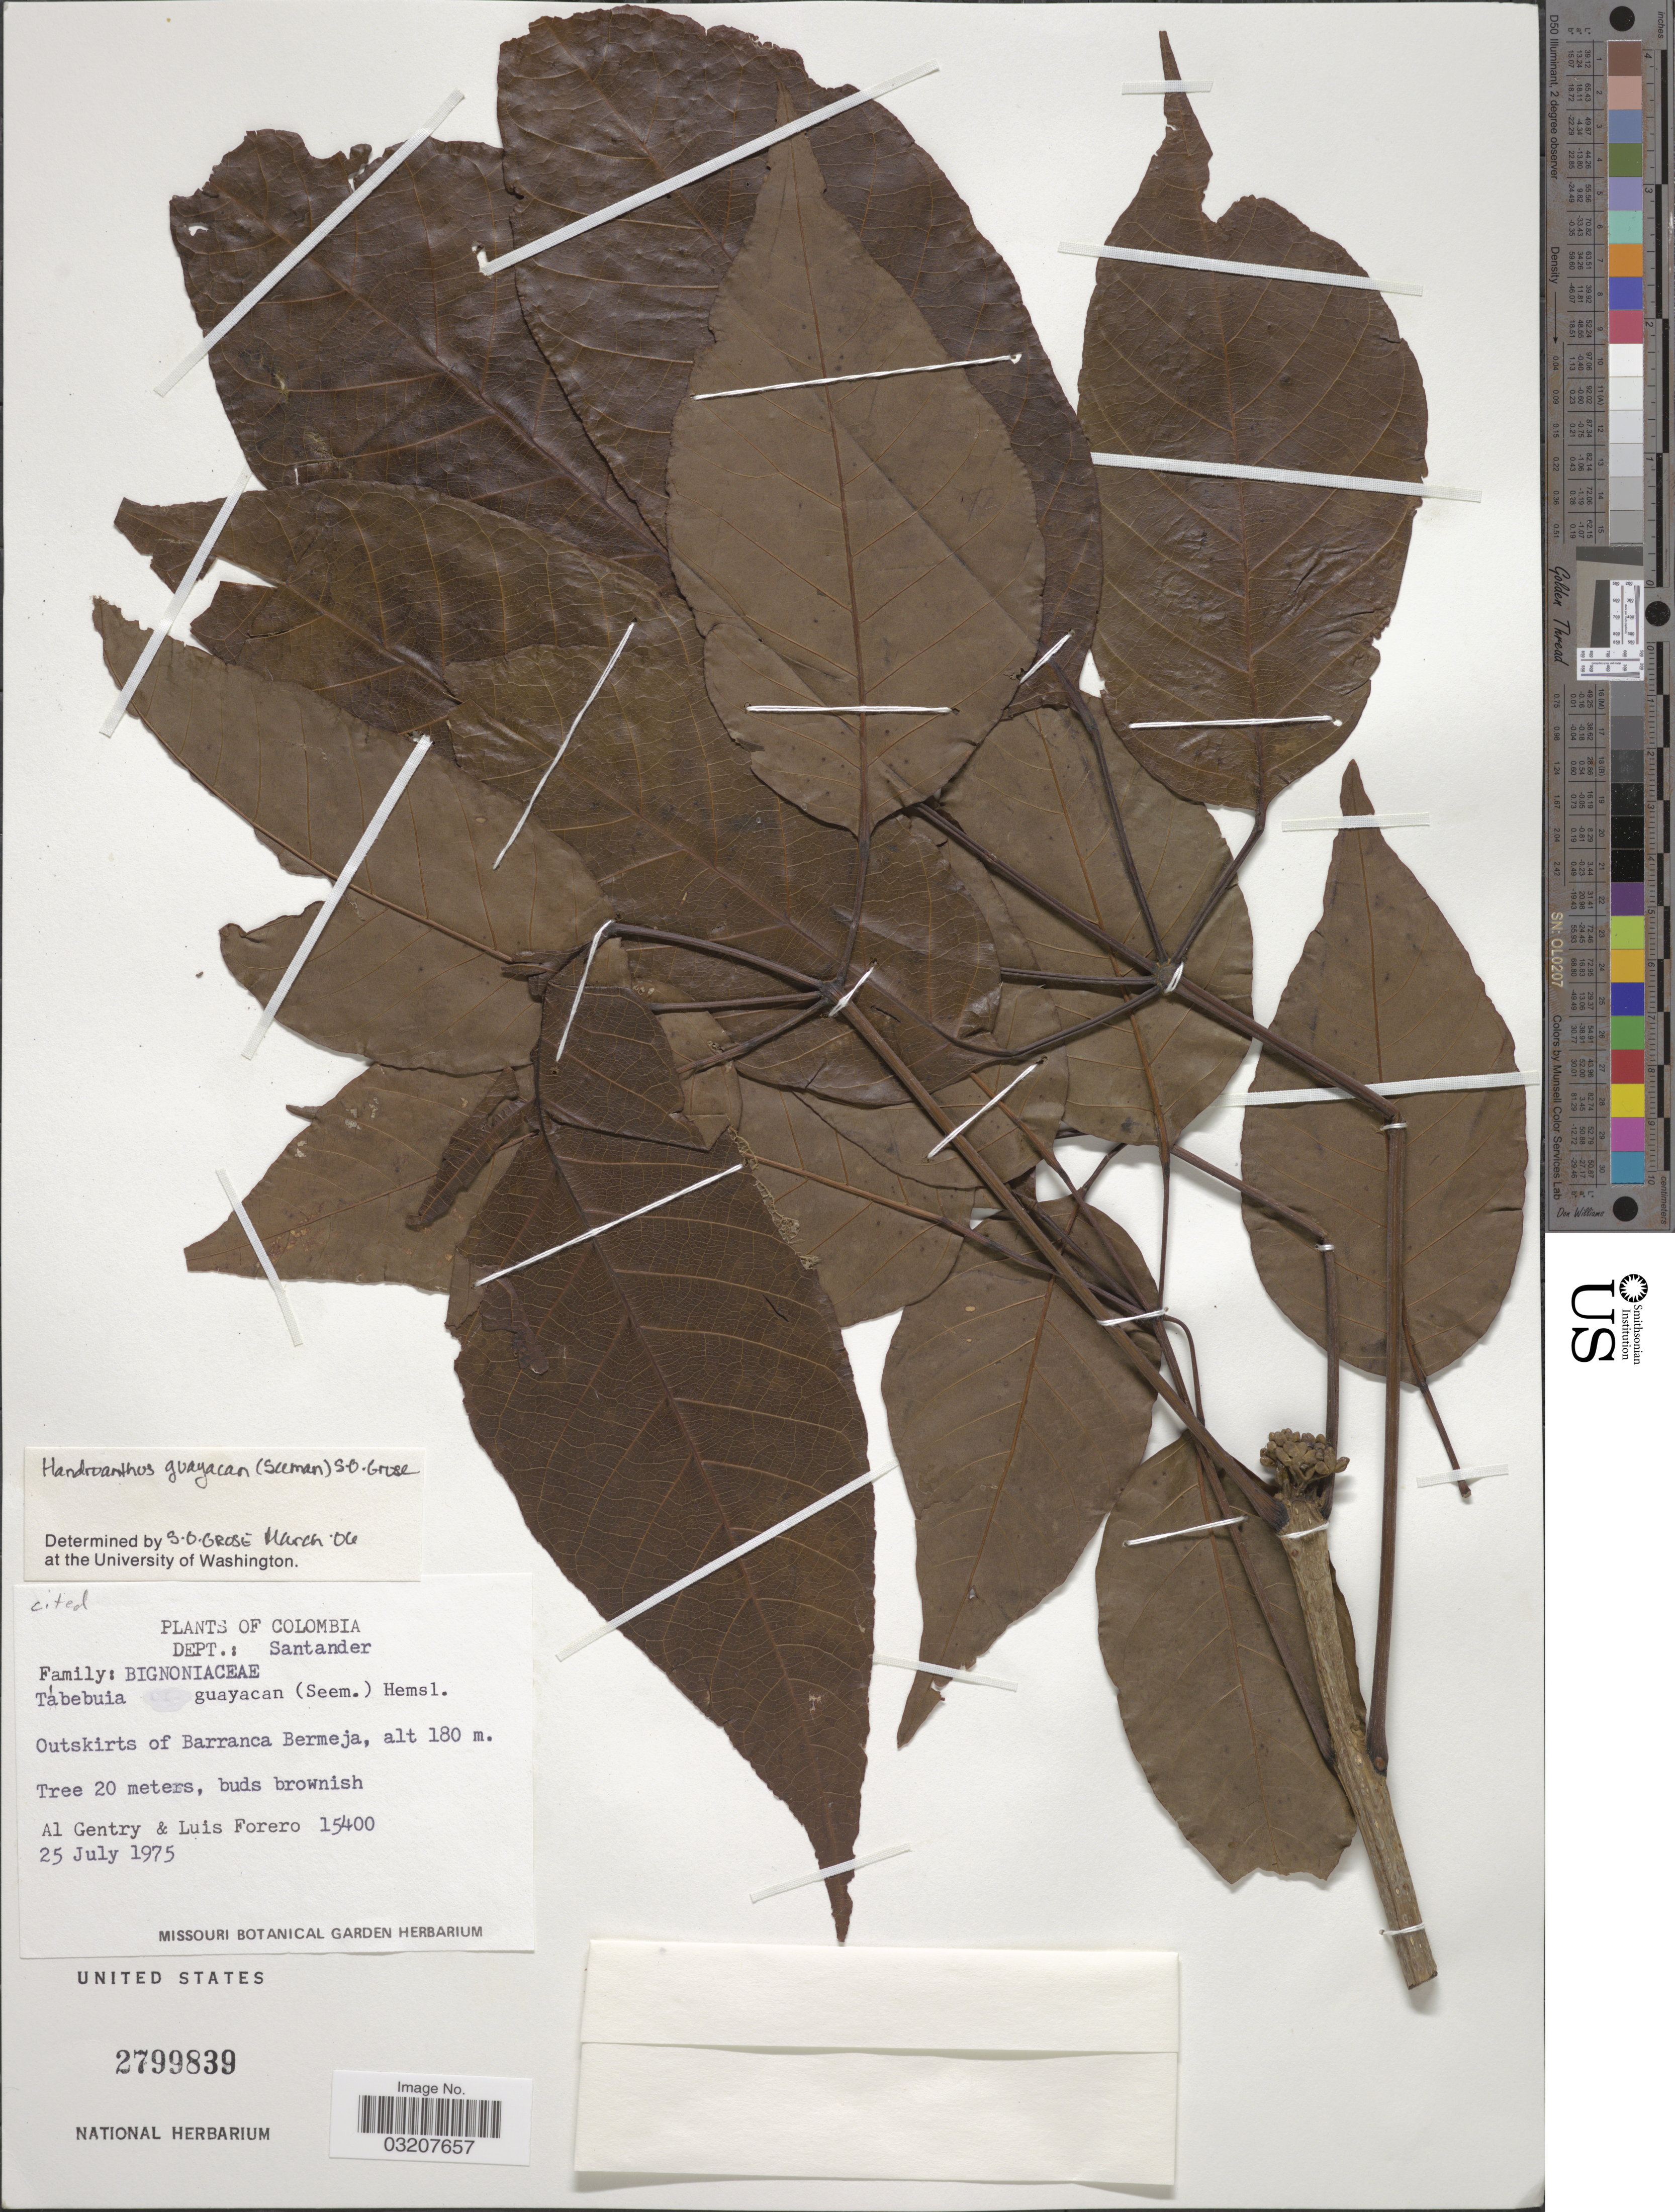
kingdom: Plantae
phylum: Tracheophyta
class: Magnoliopsida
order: Lamiales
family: Bignoniaceae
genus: Handroanthus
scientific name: Handroanthus guayacan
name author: (Seem.) S.O. Grose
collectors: A. H. Gentry & L. Forero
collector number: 15400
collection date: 1975-07-25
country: Colombia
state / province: Santander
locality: Dept.: Santander, Outskirts of Barranca Bermeja.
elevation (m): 180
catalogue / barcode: US 2799839